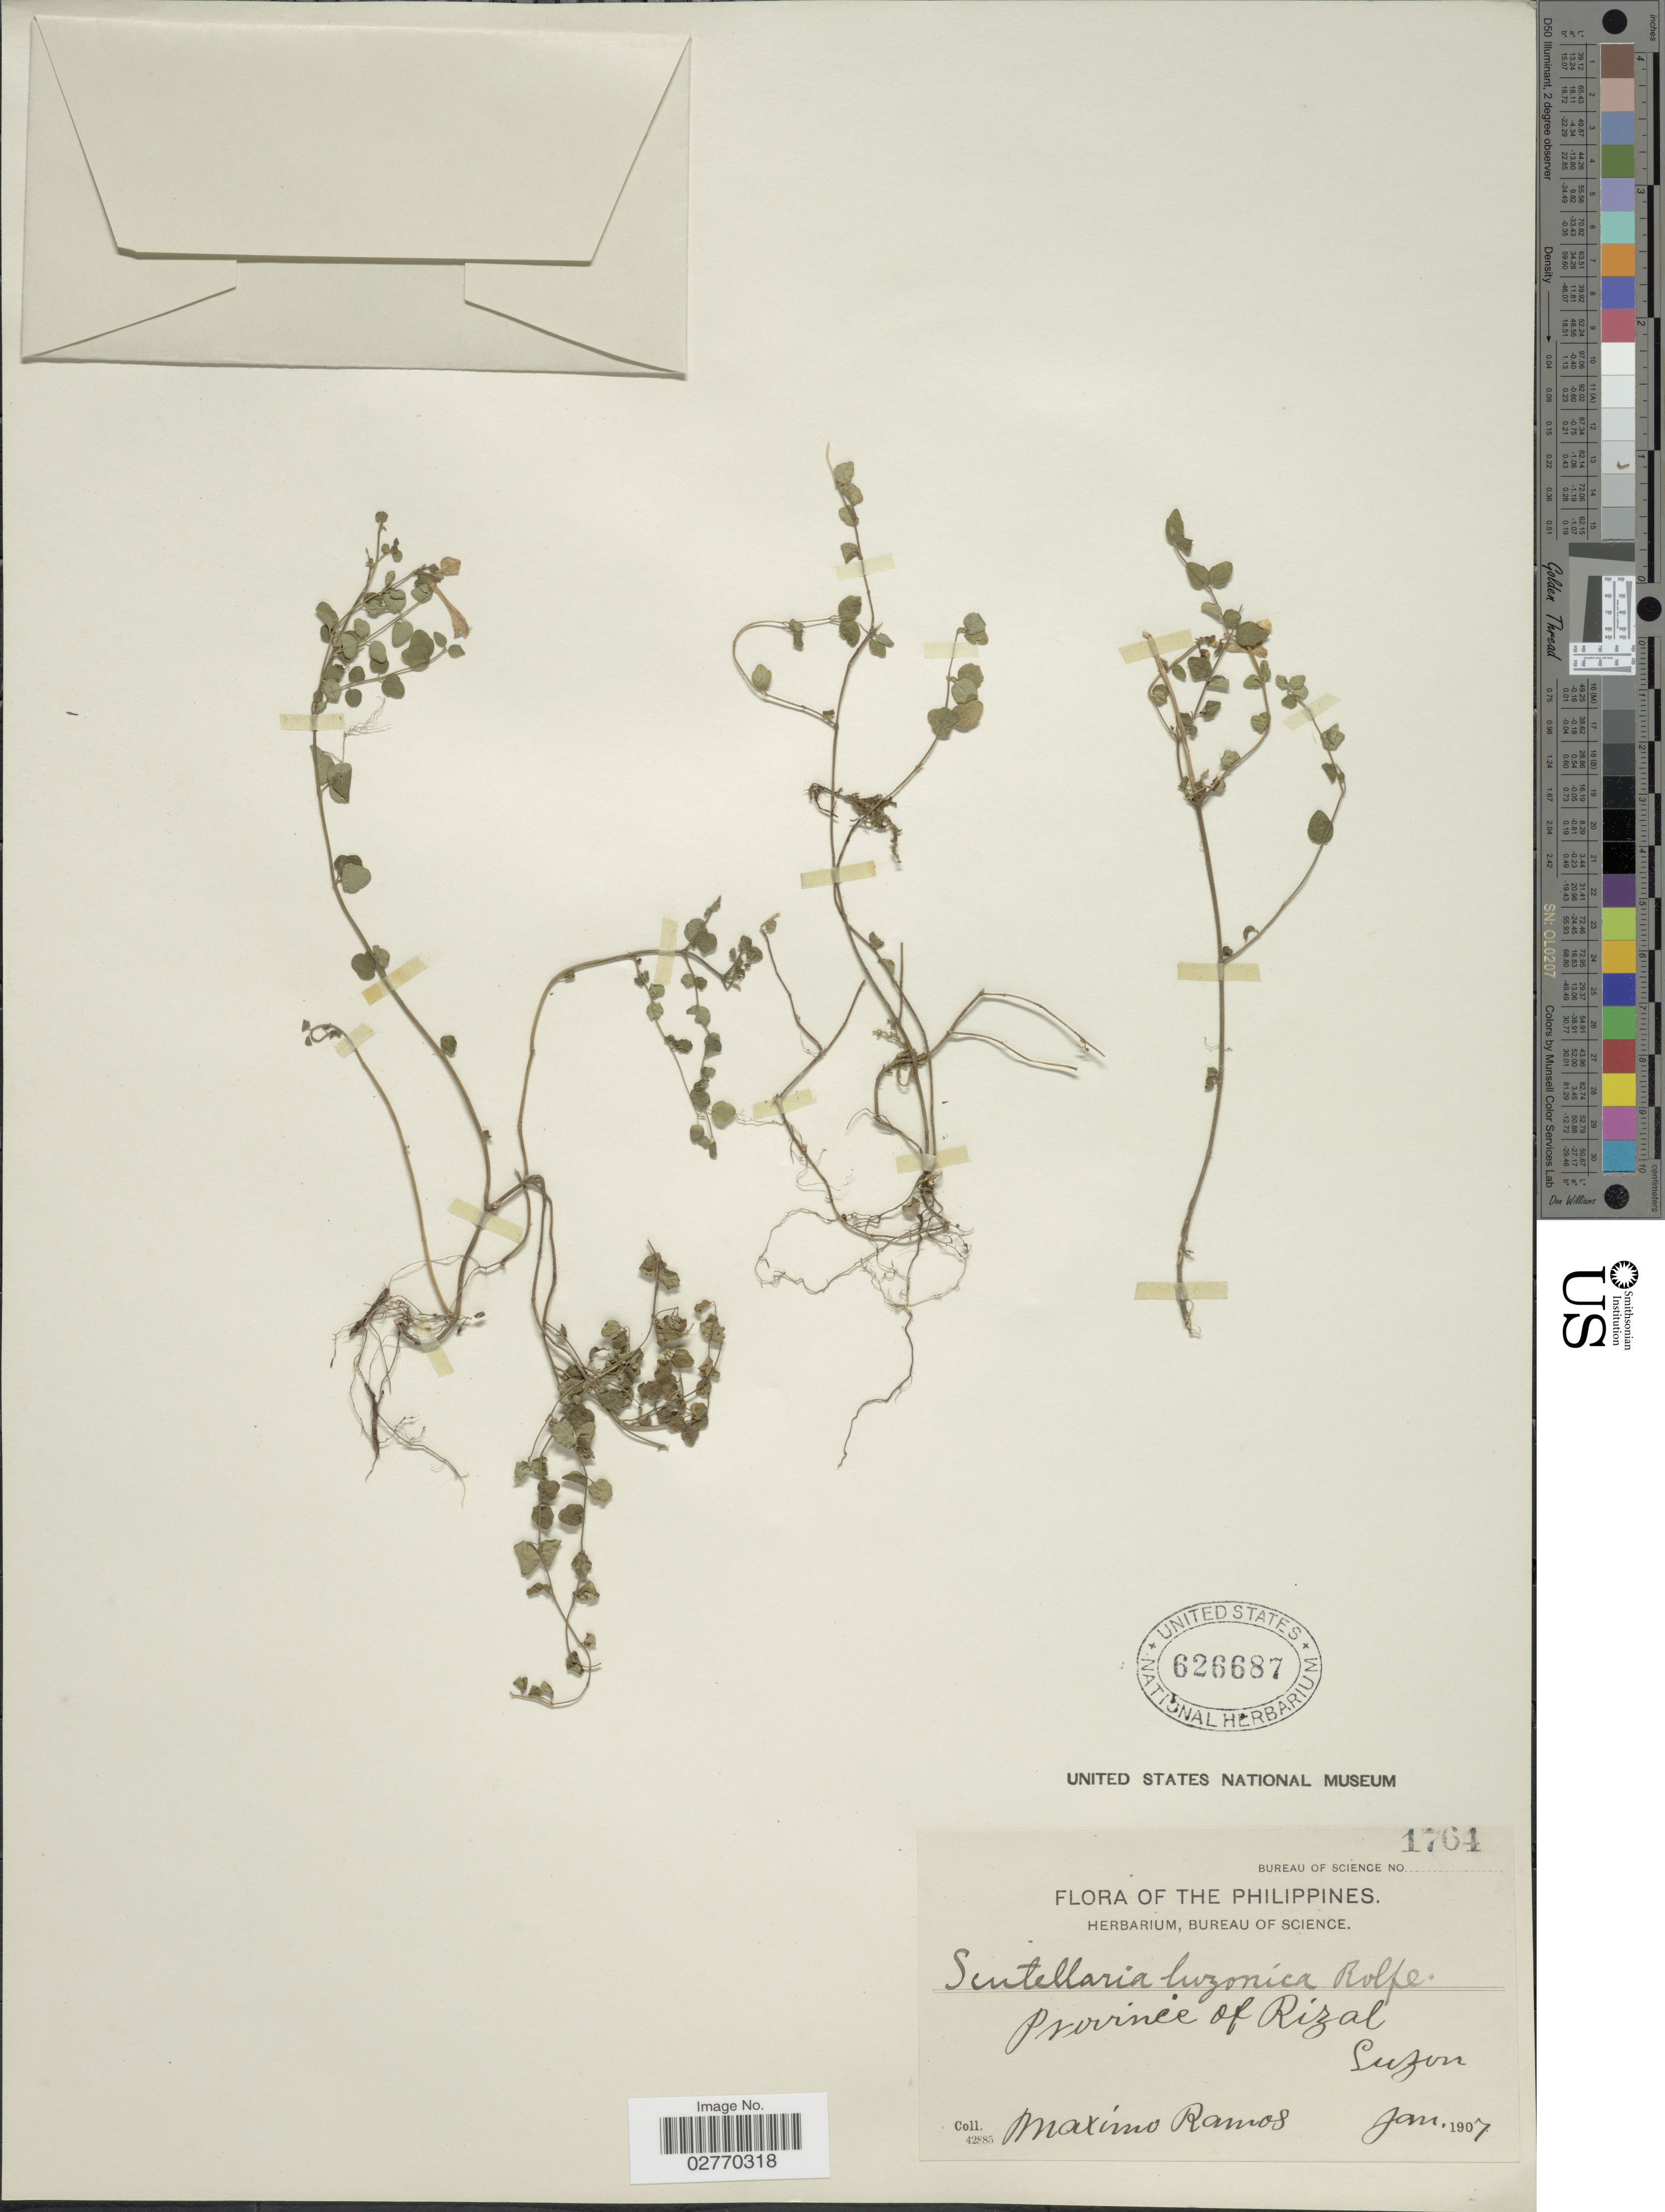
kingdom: Plantae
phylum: Tracheophyta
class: Magnoliopsida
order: Lamiales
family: Lamiaceae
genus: Scutellaria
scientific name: Scutellaria javanica var. luzonica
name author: (Rolfe) H. Keng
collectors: M. Ramos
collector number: Bureau of Science 1764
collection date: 1907-01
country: Philippines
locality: Province of Rizal. Luzon.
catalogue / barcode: US 626687